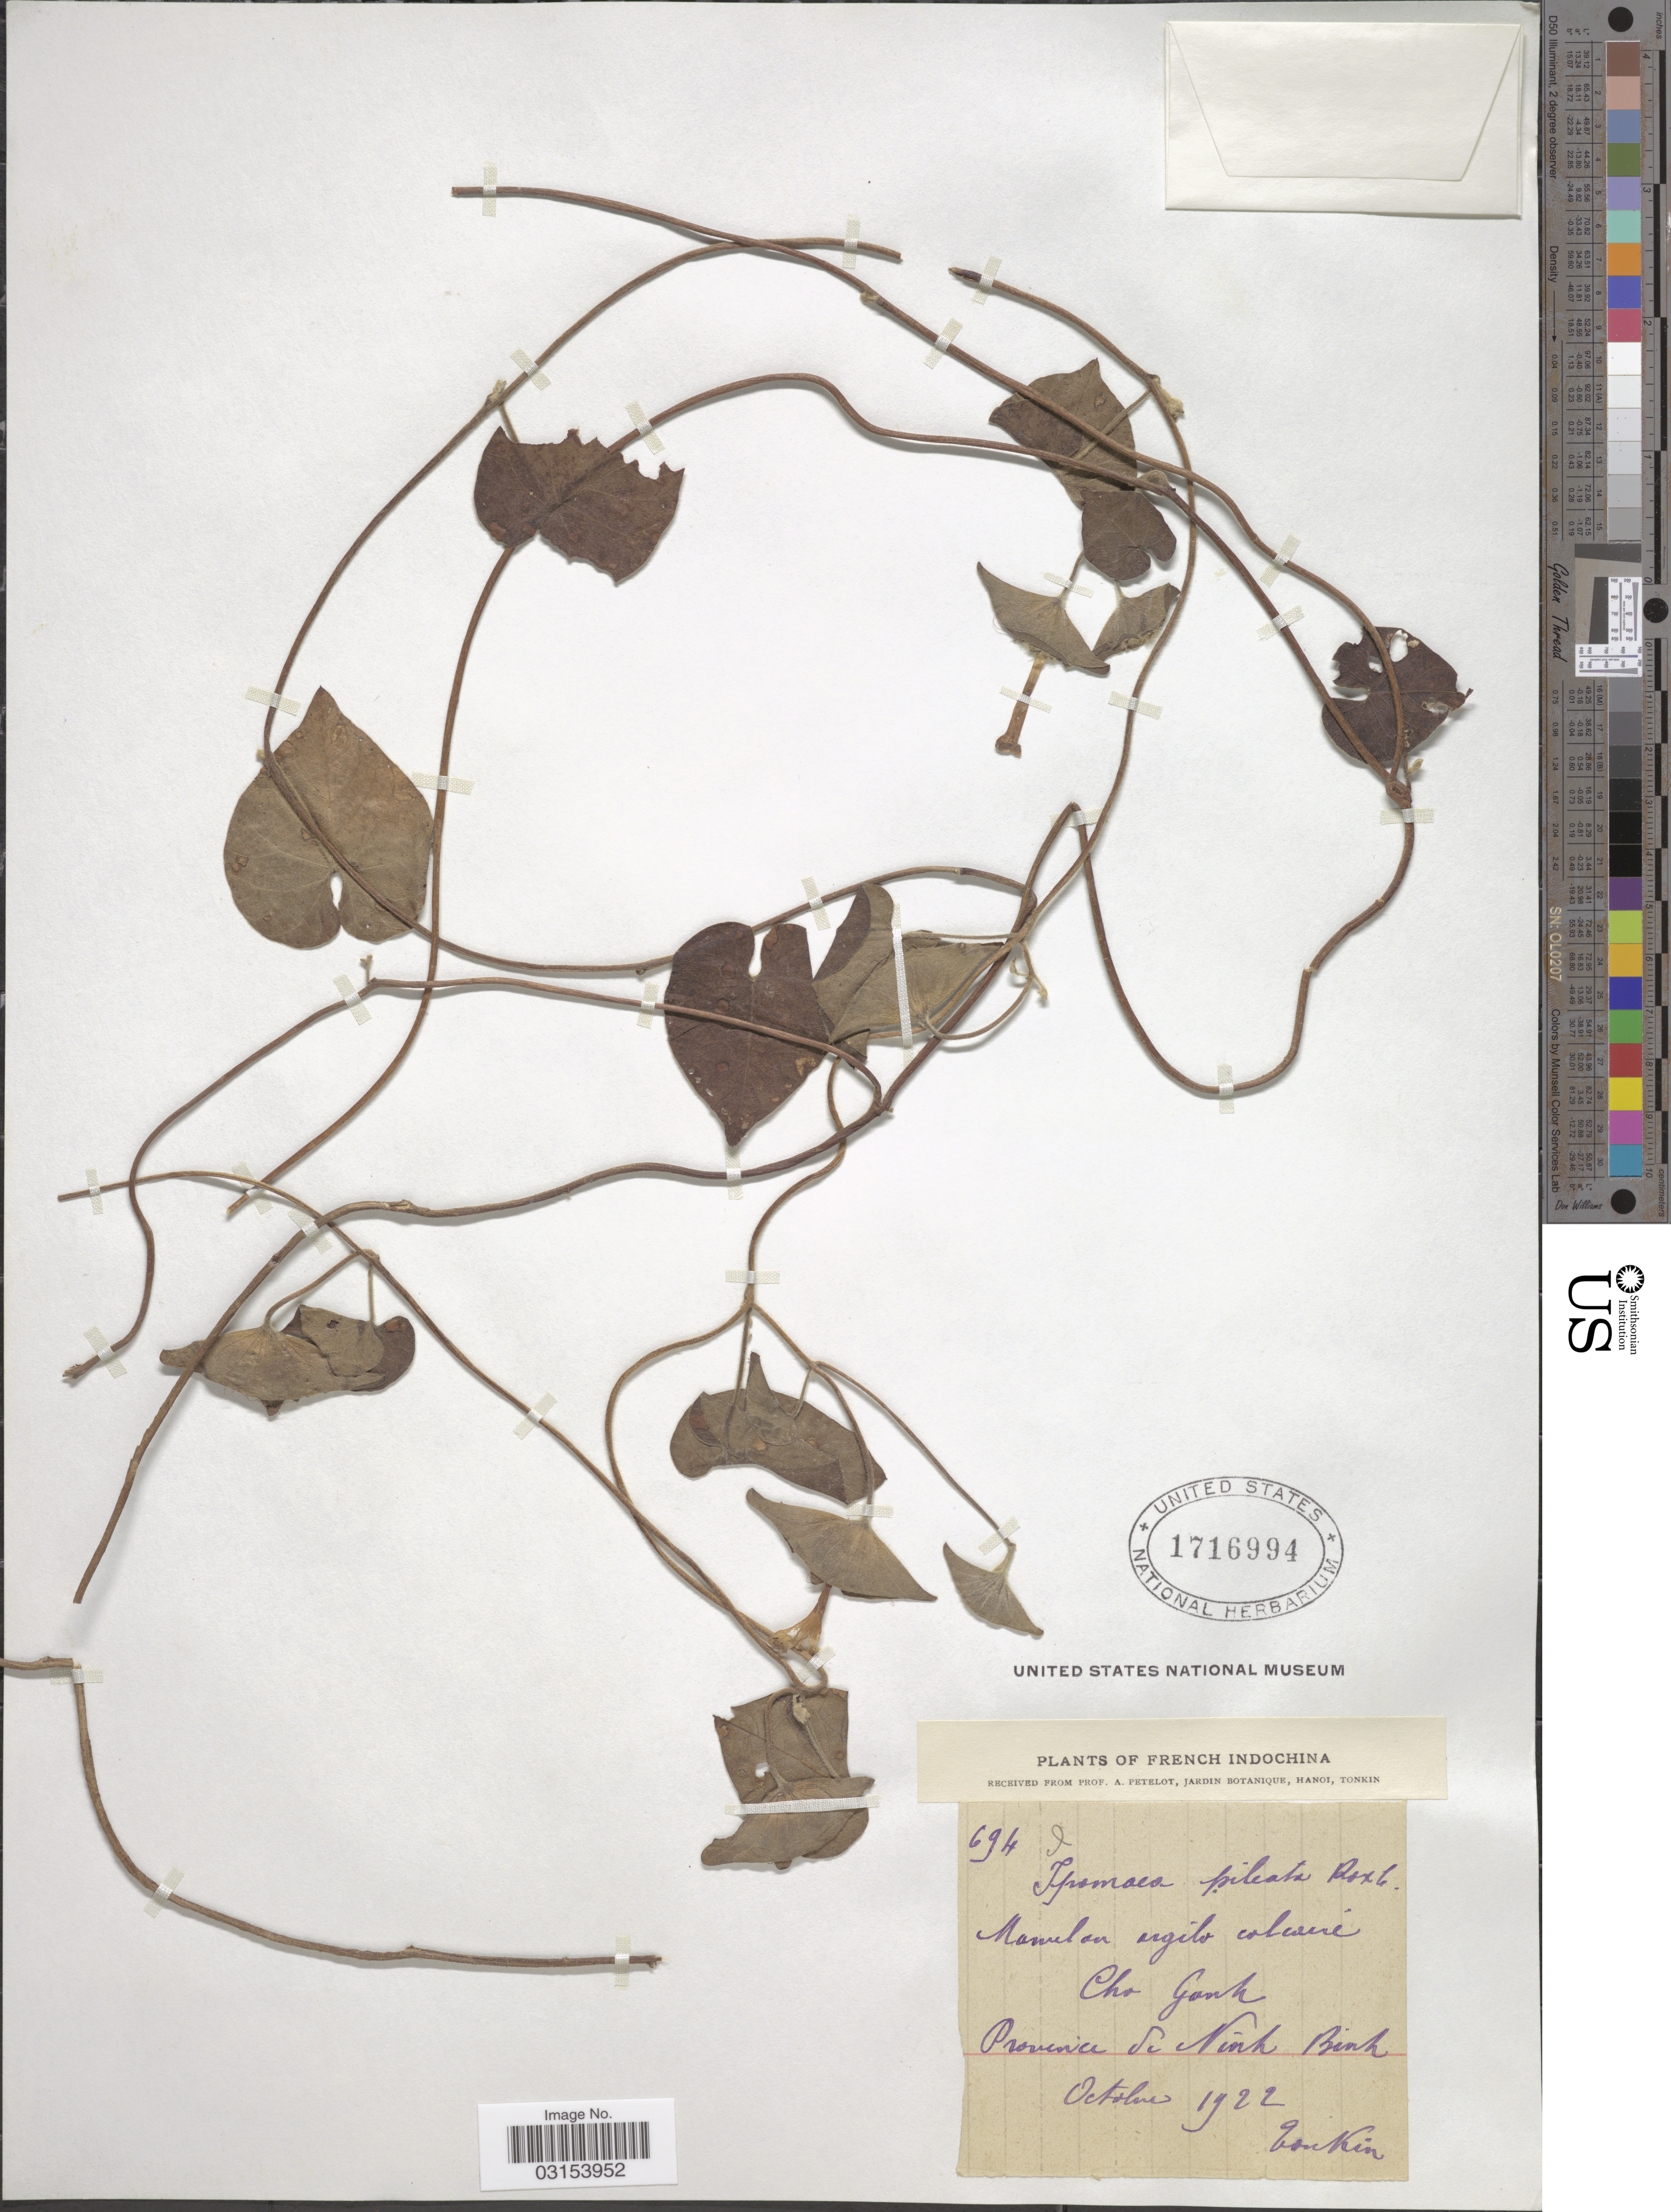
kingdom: Plantae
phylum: Tracheophyta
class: Magnoliopsida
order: Solanales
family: Convolvulaceae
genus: Ipomoea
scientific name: Ipomoea involucrata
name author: P. Beauv.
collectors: A. Petelot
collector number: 694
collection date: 1922-10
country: Vietnam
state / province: Ninh Binh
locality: Tonkin. French Indochina. Cho Ganh. Province de Ninh Binh.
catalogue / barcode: US 1716994